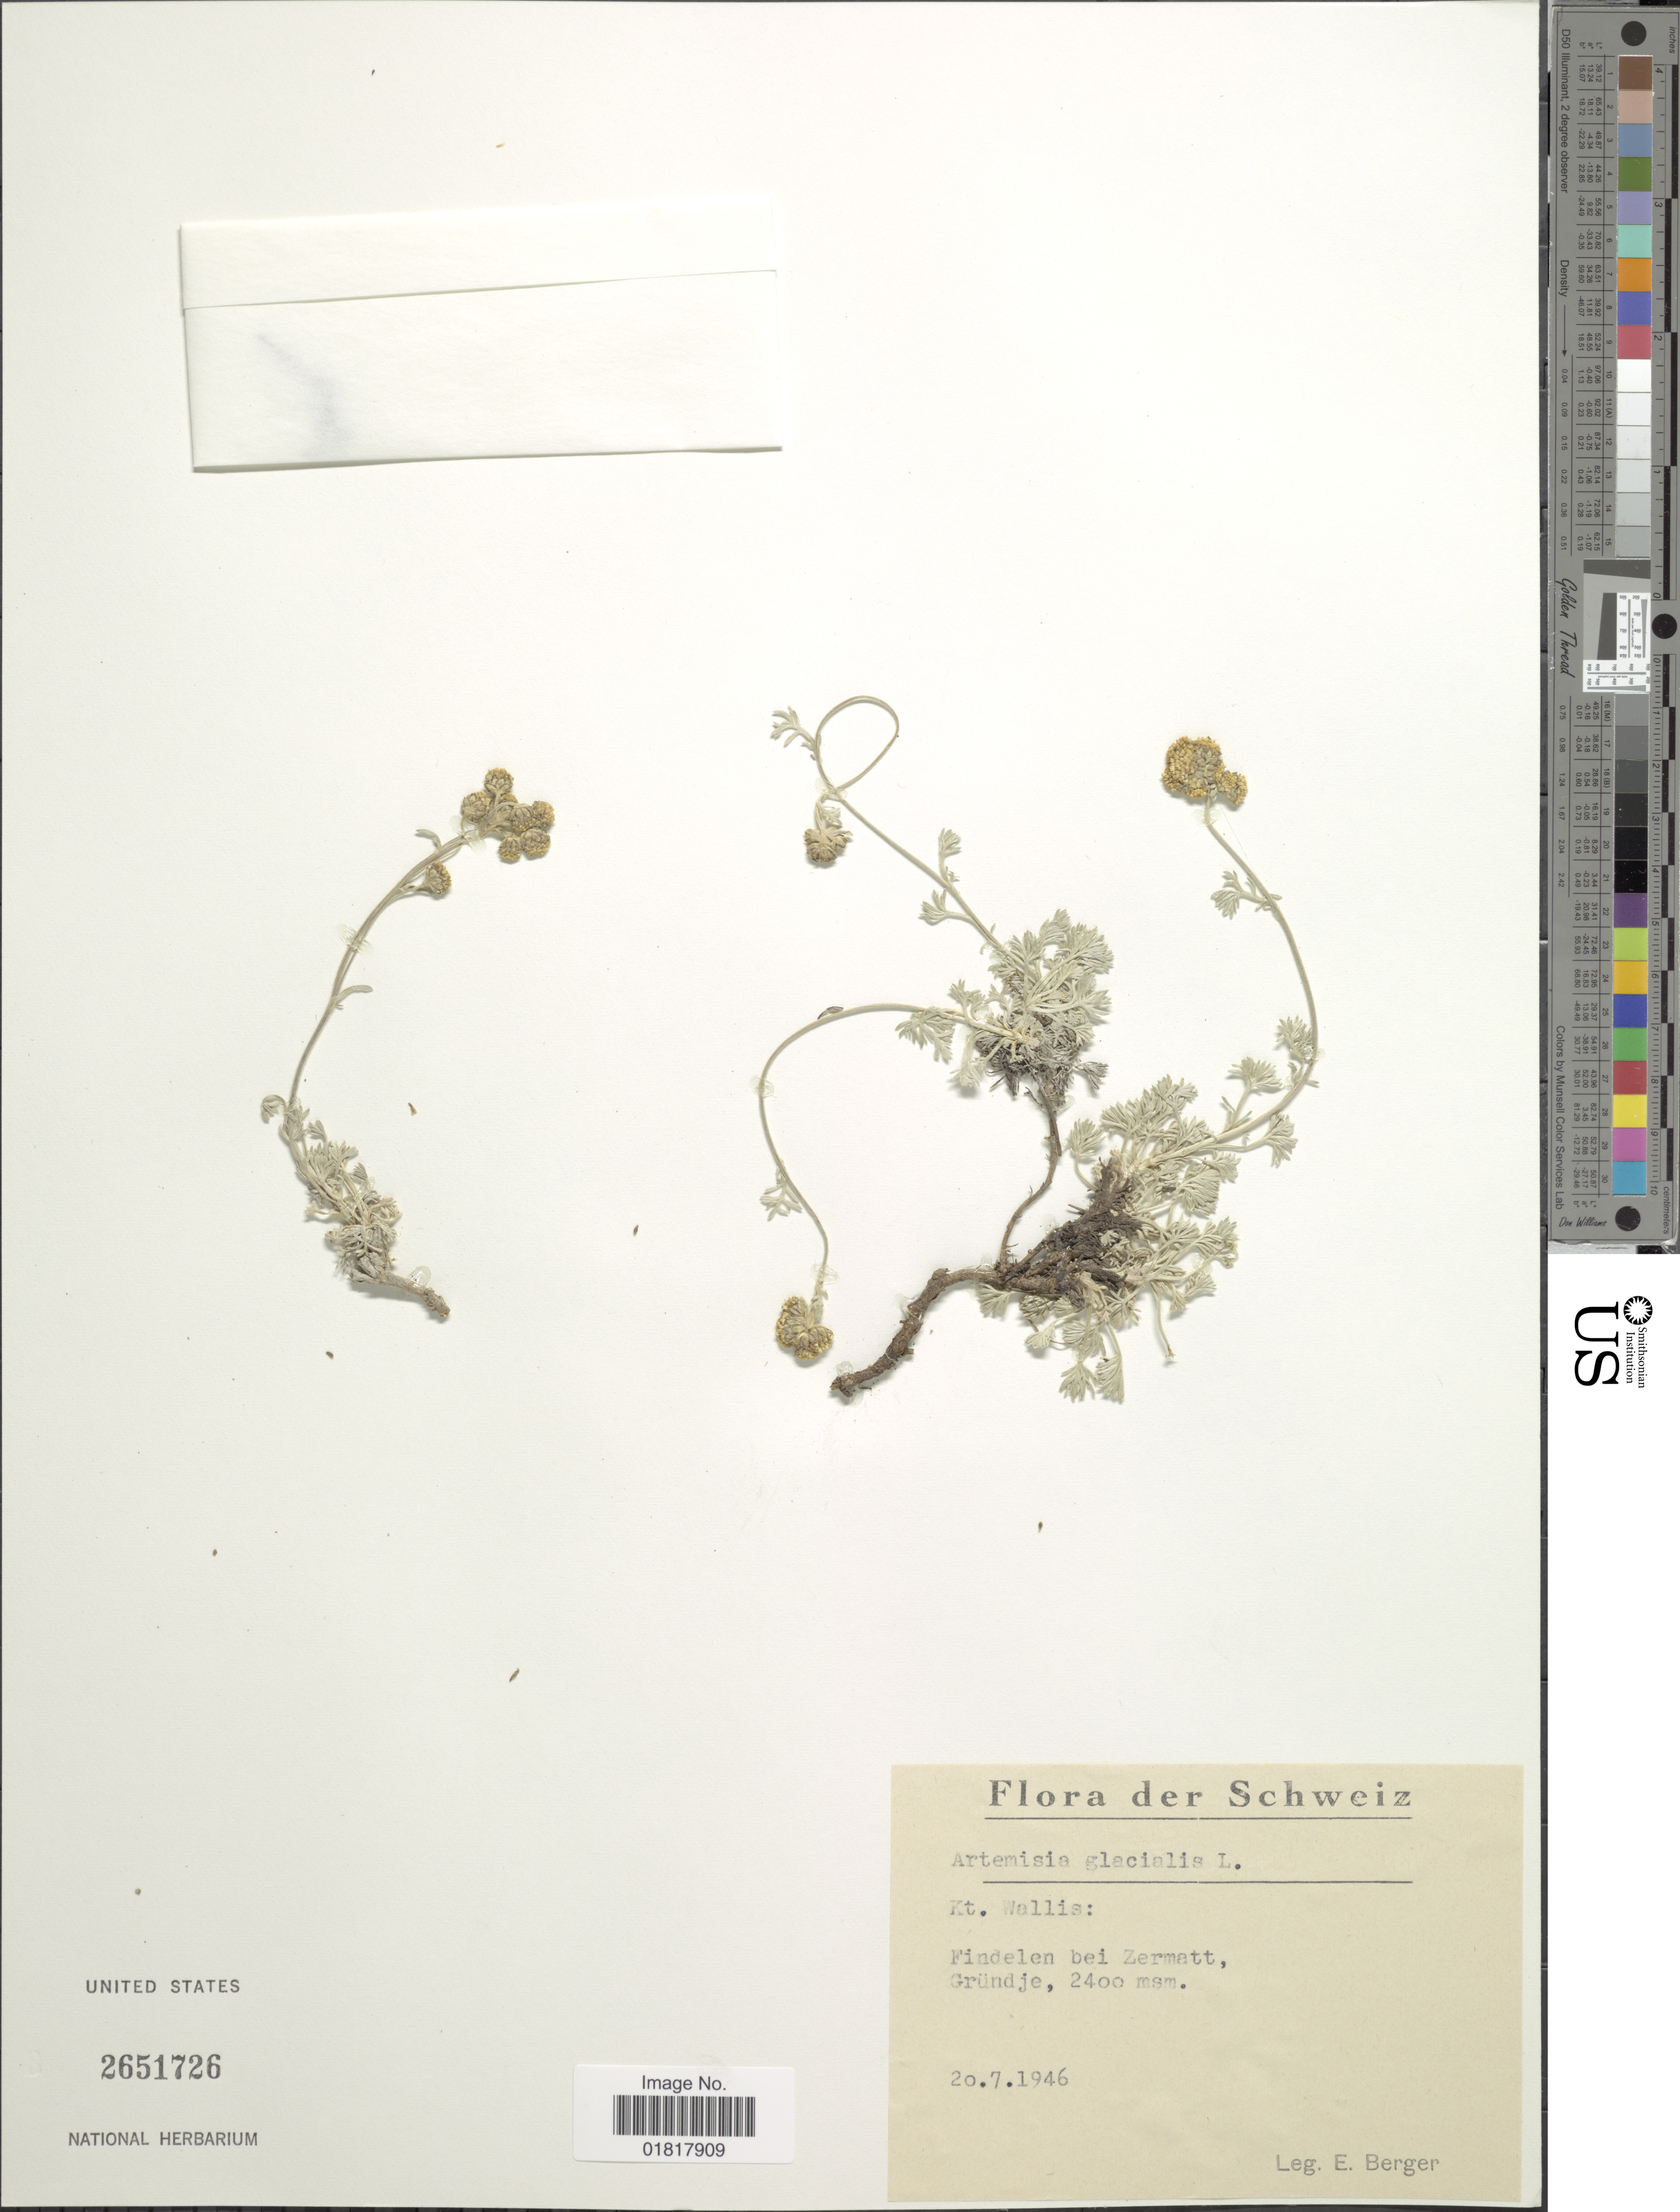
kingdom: Plantae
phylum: Tracheophyta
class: Magnoliopsida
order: Asterales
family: Asteraceae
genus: Artemisia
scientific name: Artemisia glacialis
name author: L.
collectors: E. Berger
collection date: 1946-07-20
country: Switzerland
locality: Kt. Wallis: Findelen bei Zermatt, Gründje; Schweiz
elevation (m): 2400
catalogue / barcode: US 2651726